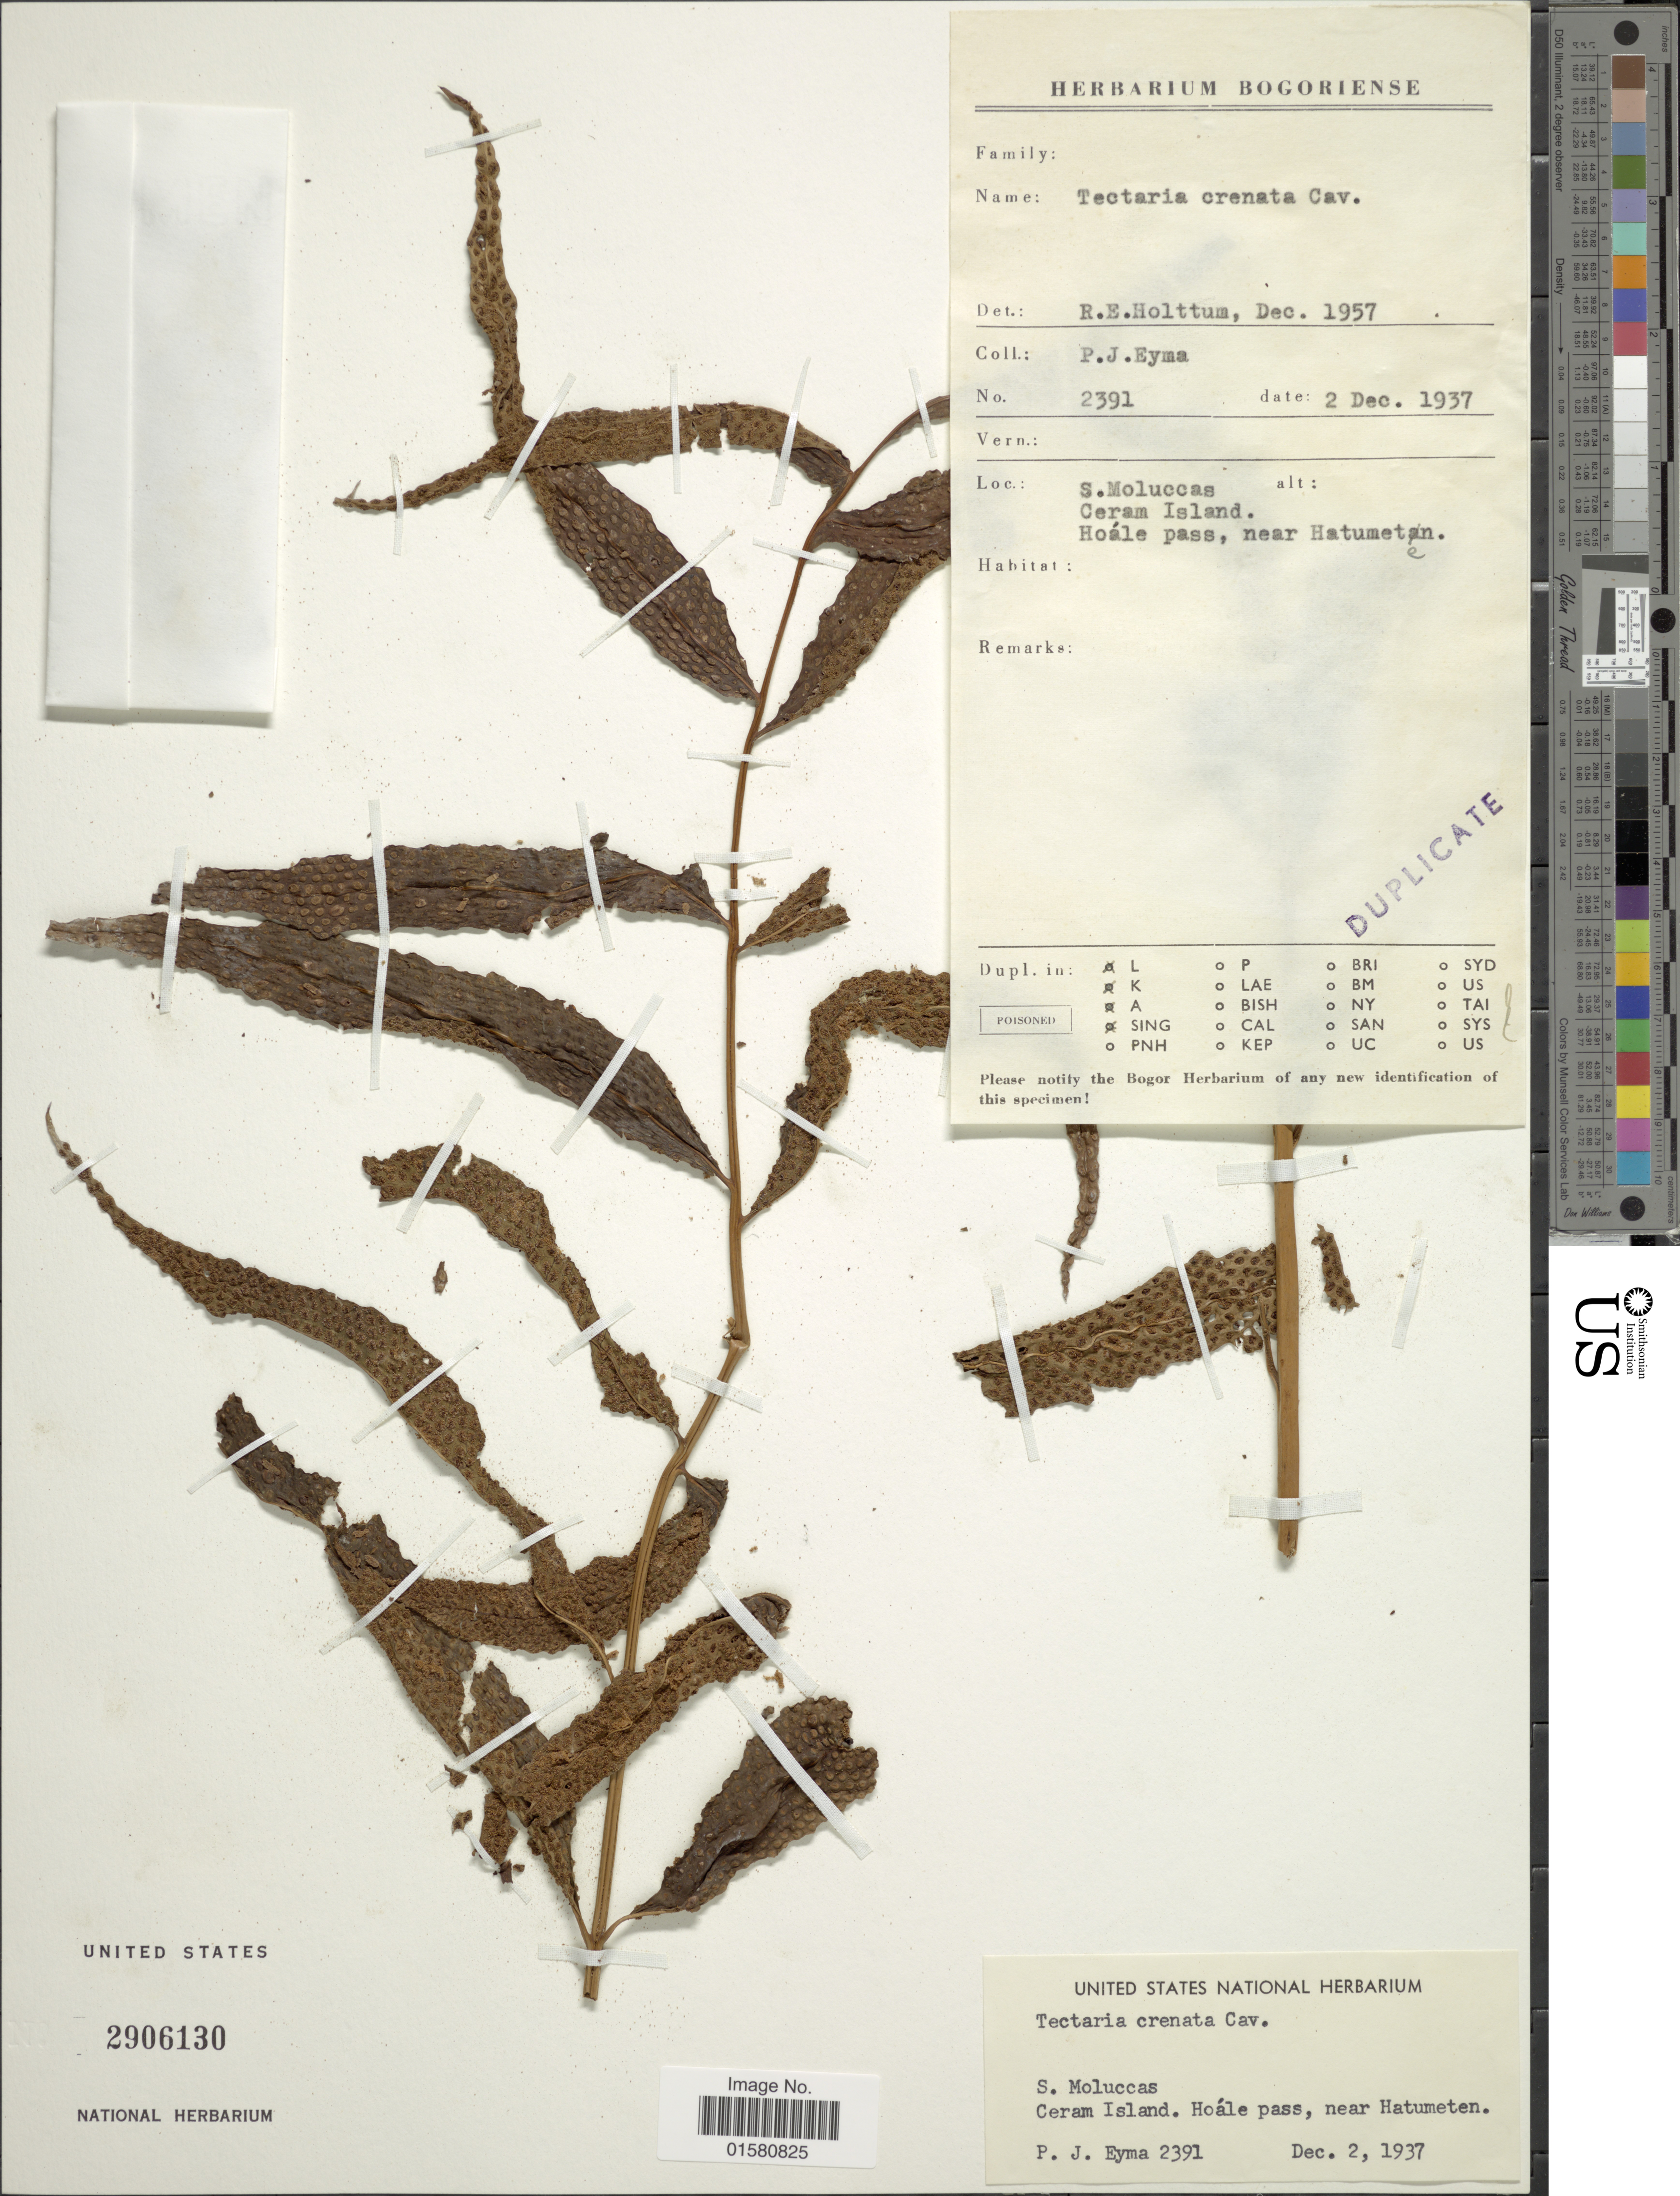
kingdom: Plantae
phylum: Tracheophyta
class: Polypodiopsida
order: Polypodiales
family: Tectariaceae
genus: Tectaria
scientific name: Tectaria crenata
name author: Cav.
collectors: P. J. Eyma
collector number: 2392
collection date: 1937-12-02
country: Indonesia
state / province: Maluku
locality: S. Moluccas, Ceram Island. Hoale pass, near Hatumeten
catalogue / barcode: US 2906130